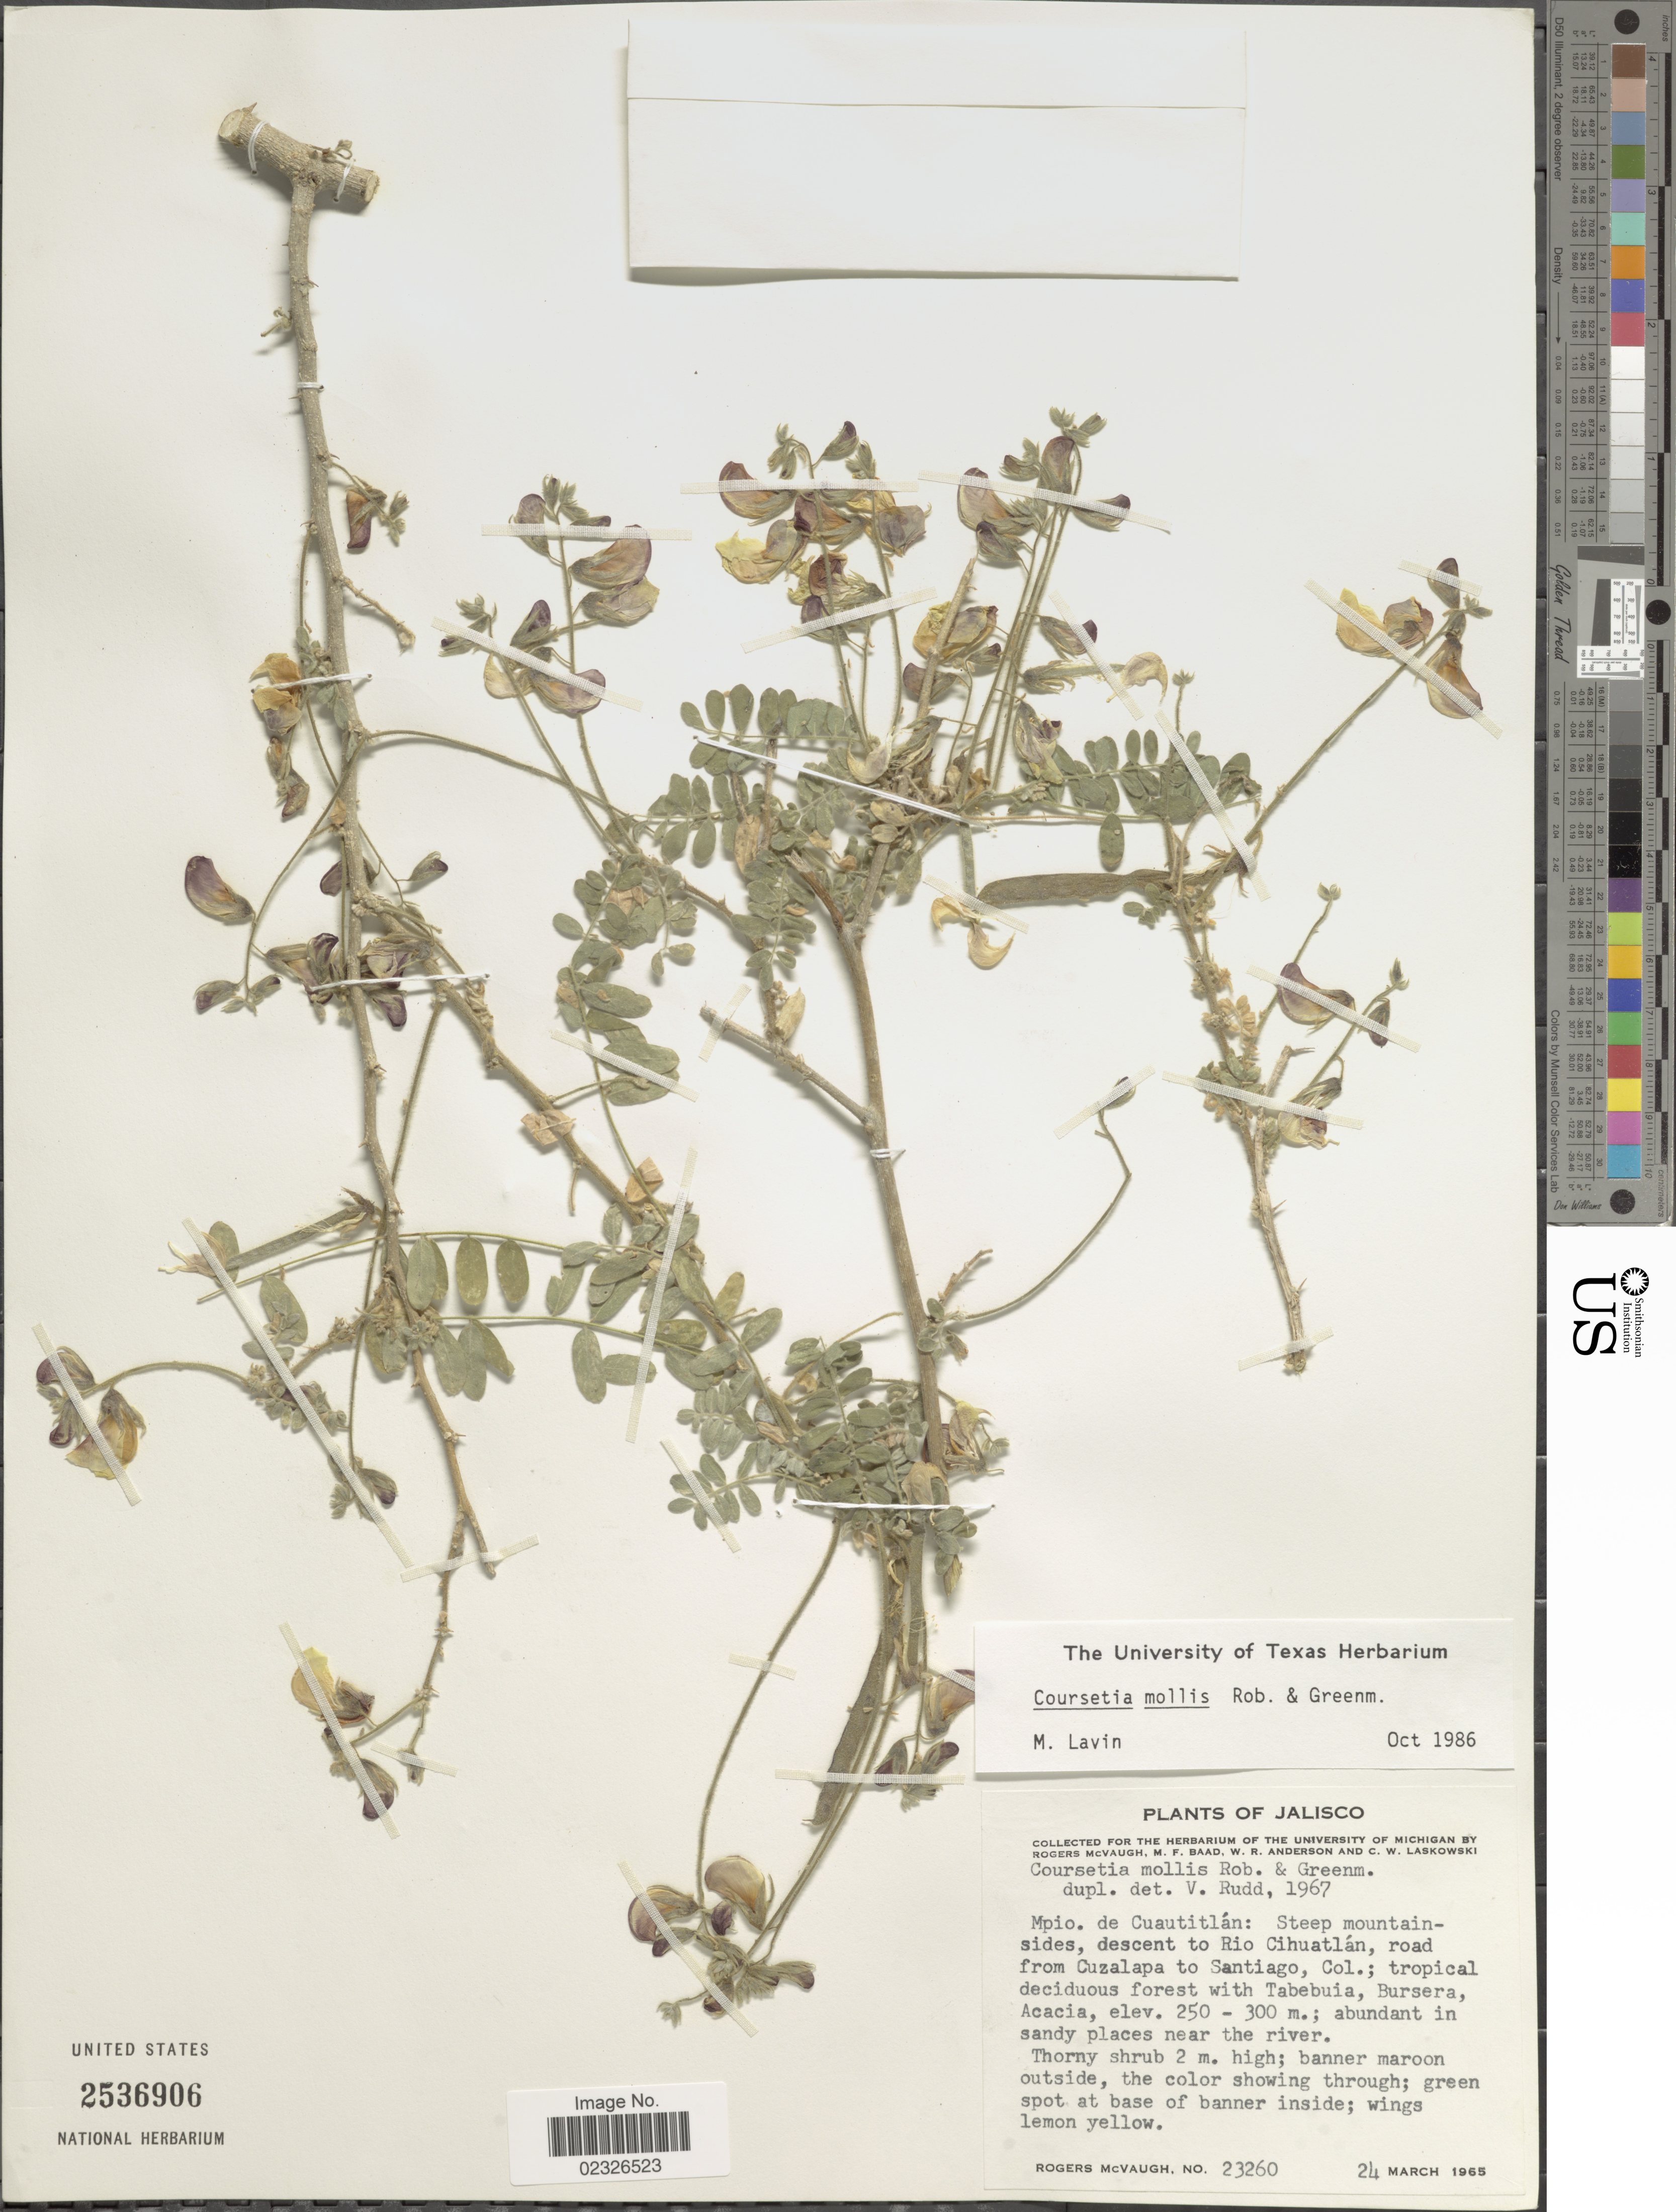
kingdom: Plantae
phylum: Tracheophyta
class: Magnoliopsida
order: Fabales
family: Fabaceae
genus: Coursetia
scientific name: Coursetia mollis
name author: B.L. Rob. & Greenm.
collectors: R. McVaugh, M. F. Baad, W. Anderson & C. Laskowski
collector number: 23260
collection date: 1965-03-24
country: Mexico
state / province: Jalisco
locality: Mpio. de Cuautitlan: steep mountain sides, descent to Rio Cihuatlan, road from Cuzalapa to Santiago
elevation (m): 250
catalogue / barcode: US 2536906